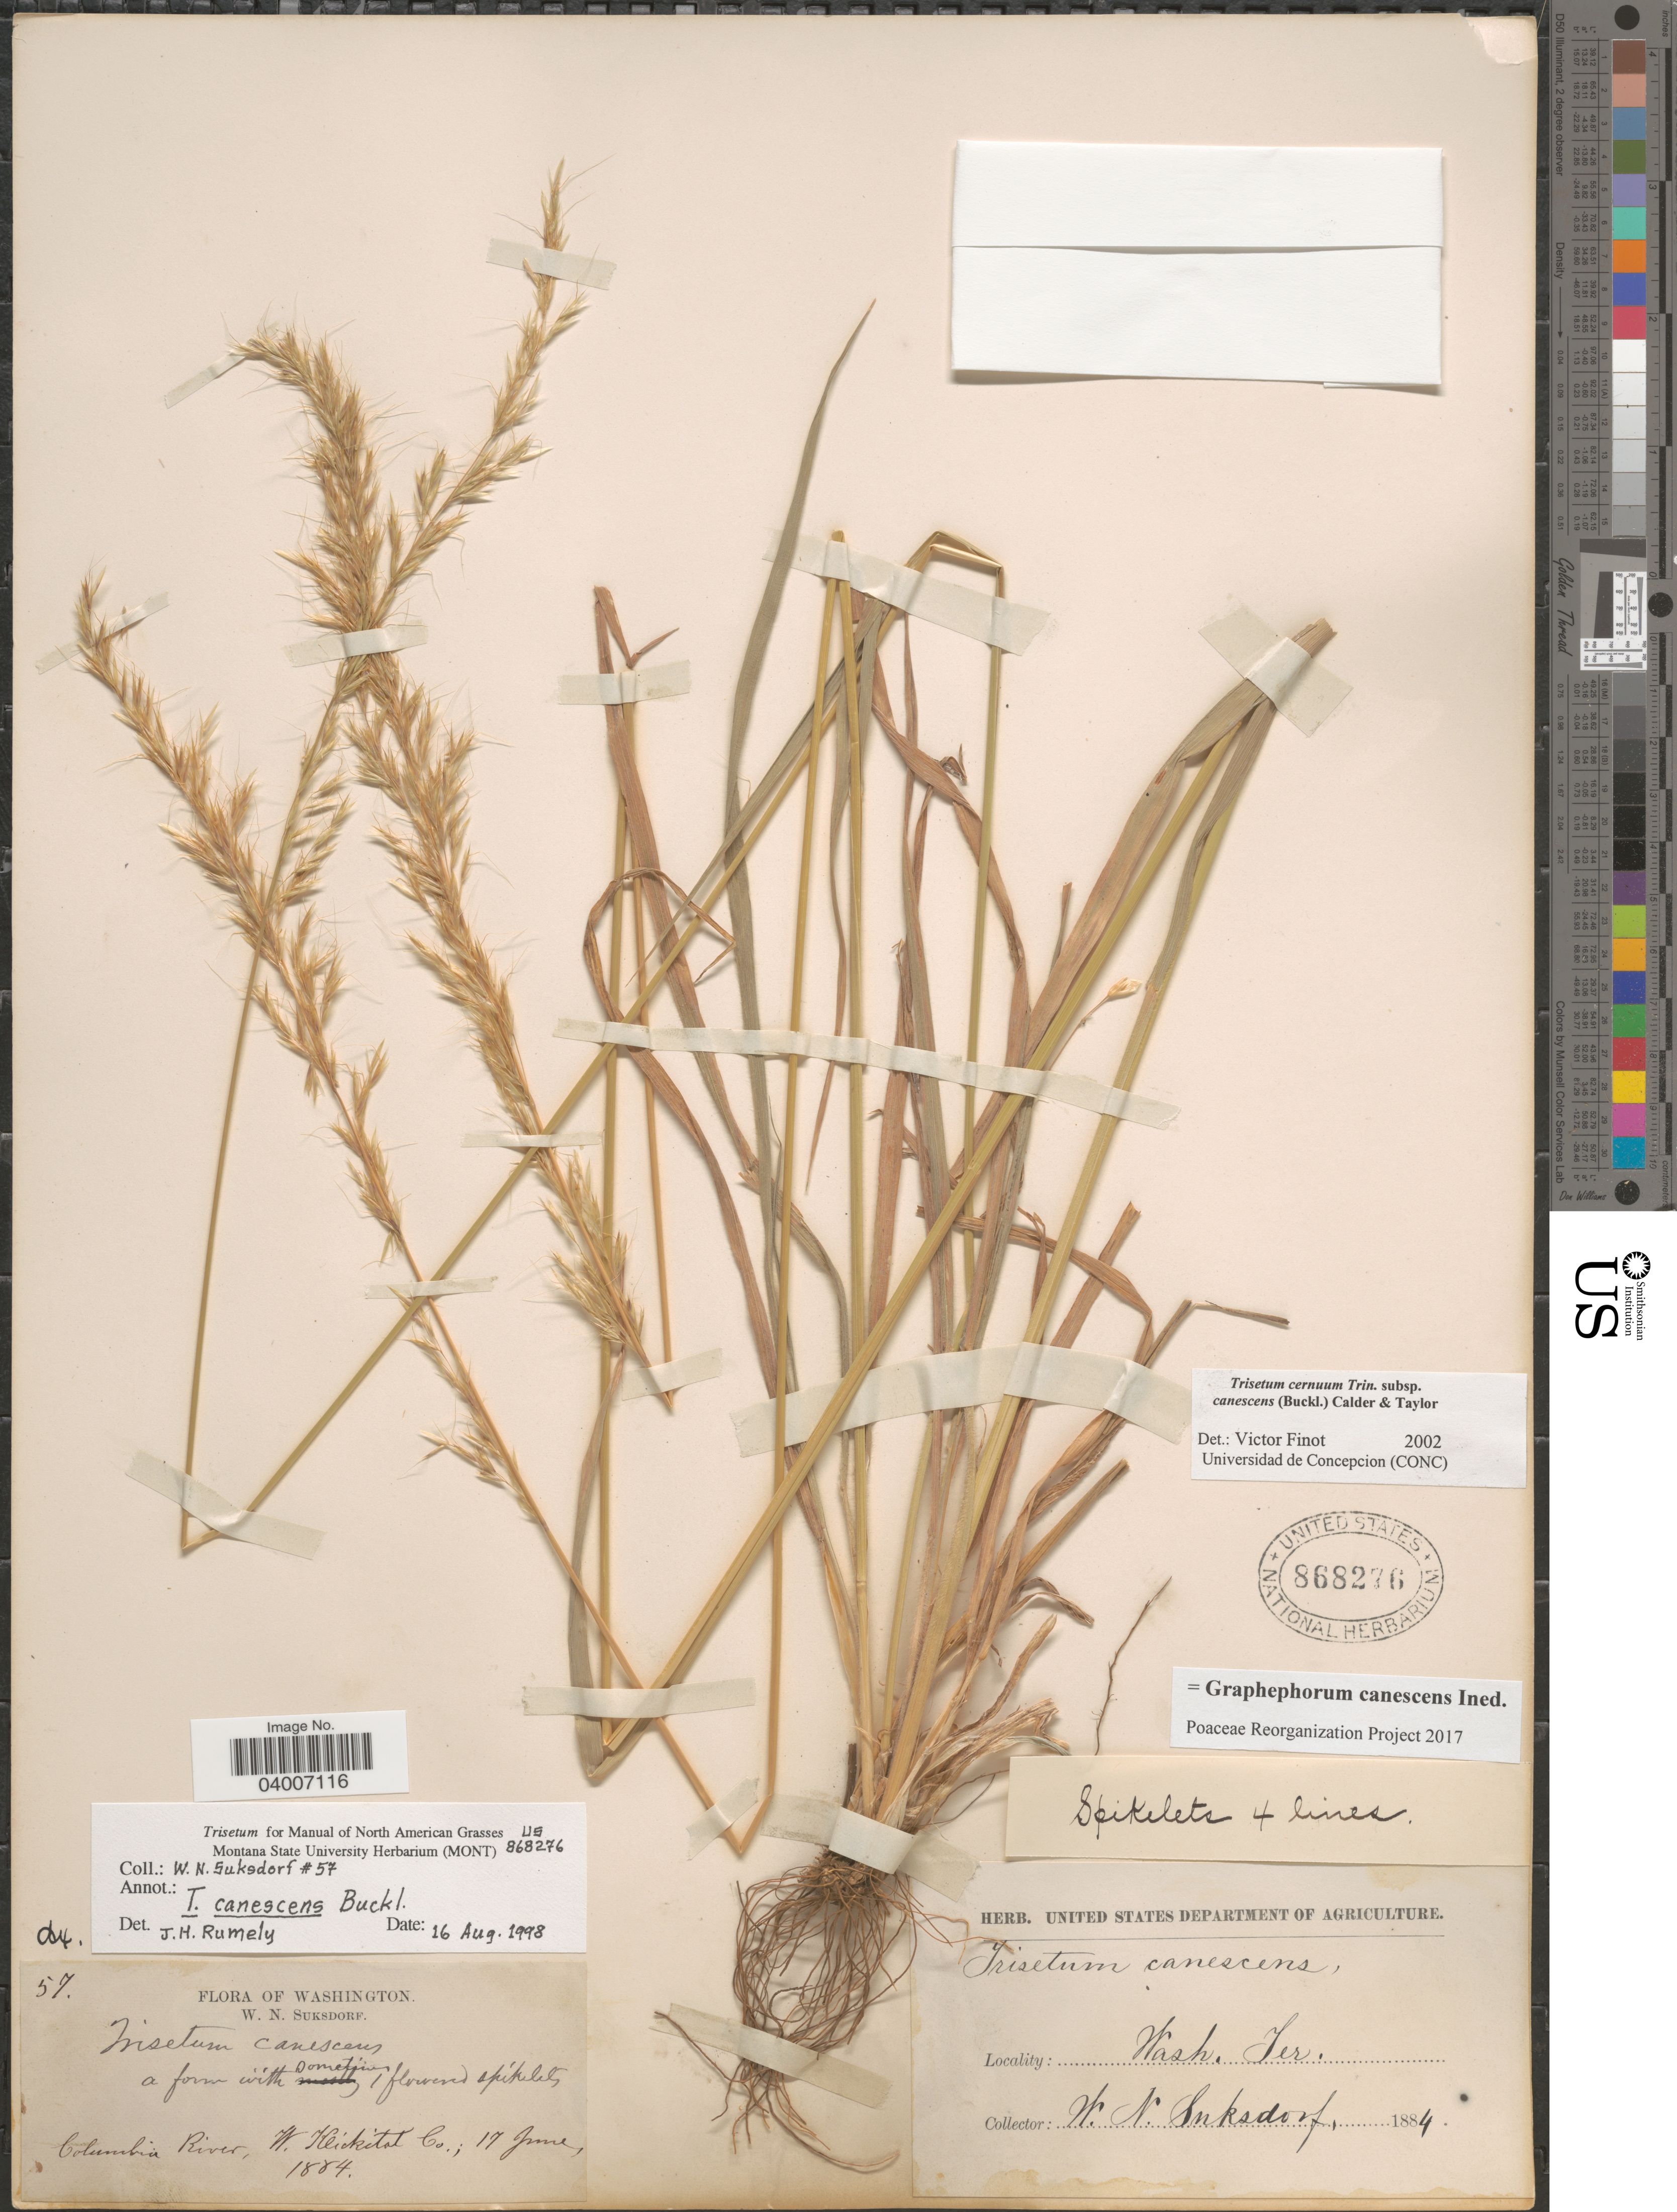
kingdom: Plantae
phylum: Tracheophyta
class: Liliopsida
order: Poales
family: Poaceae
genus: Graphephorum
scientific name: Graphephorum canescens ined.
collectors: W. N. Suksdorf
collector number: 57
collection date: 1884-06-17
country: United States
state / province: Washington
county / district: Klickitat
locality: Columbia River, W. Klickitat Co.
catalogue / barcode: US 868276